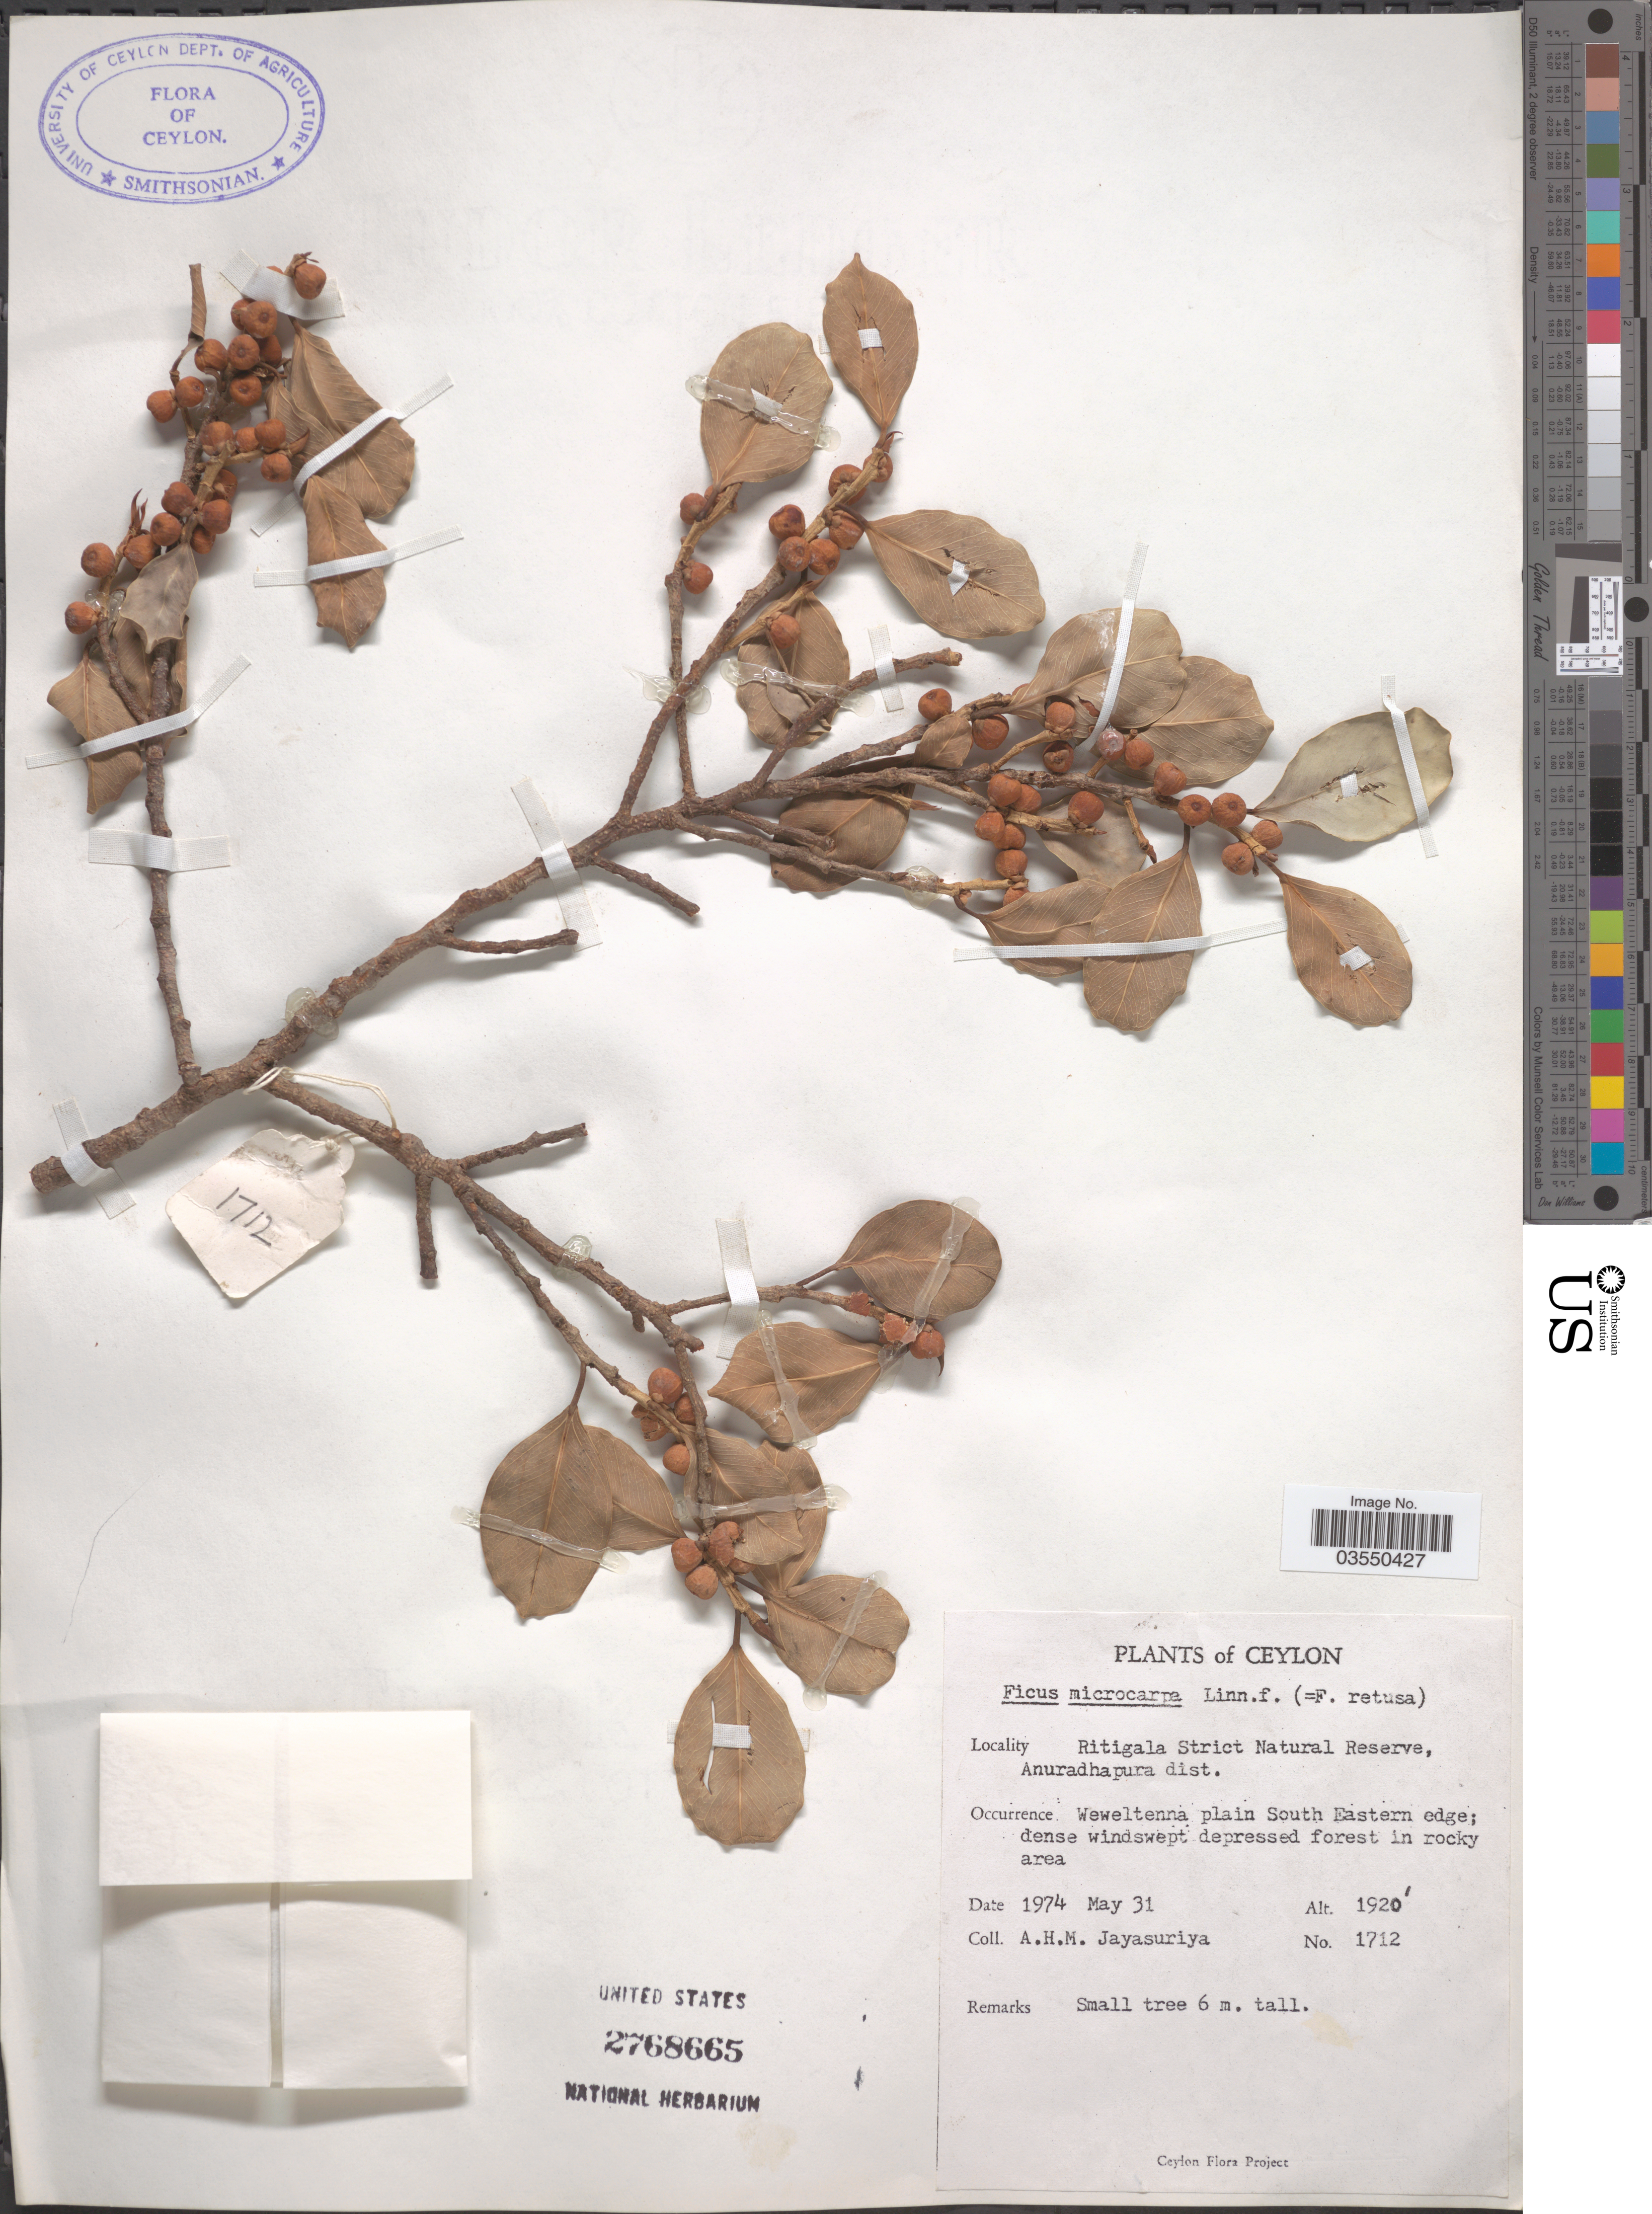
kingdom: Plantae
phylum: Tracheophyta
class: Magnoliopsida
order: Rosales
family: Moraceae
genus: Ficus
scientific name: Ficus microcarpa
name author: L. f.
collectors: A. H. Jayasuriya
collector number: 1712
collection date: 1974-05-31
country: Sri Lanka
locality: Ceylon. Ritigala Strict Natural Reserve, Anuradhapura dist. Weweltenna plain South Eastern edge.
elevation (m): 585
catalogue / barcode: US 2768665